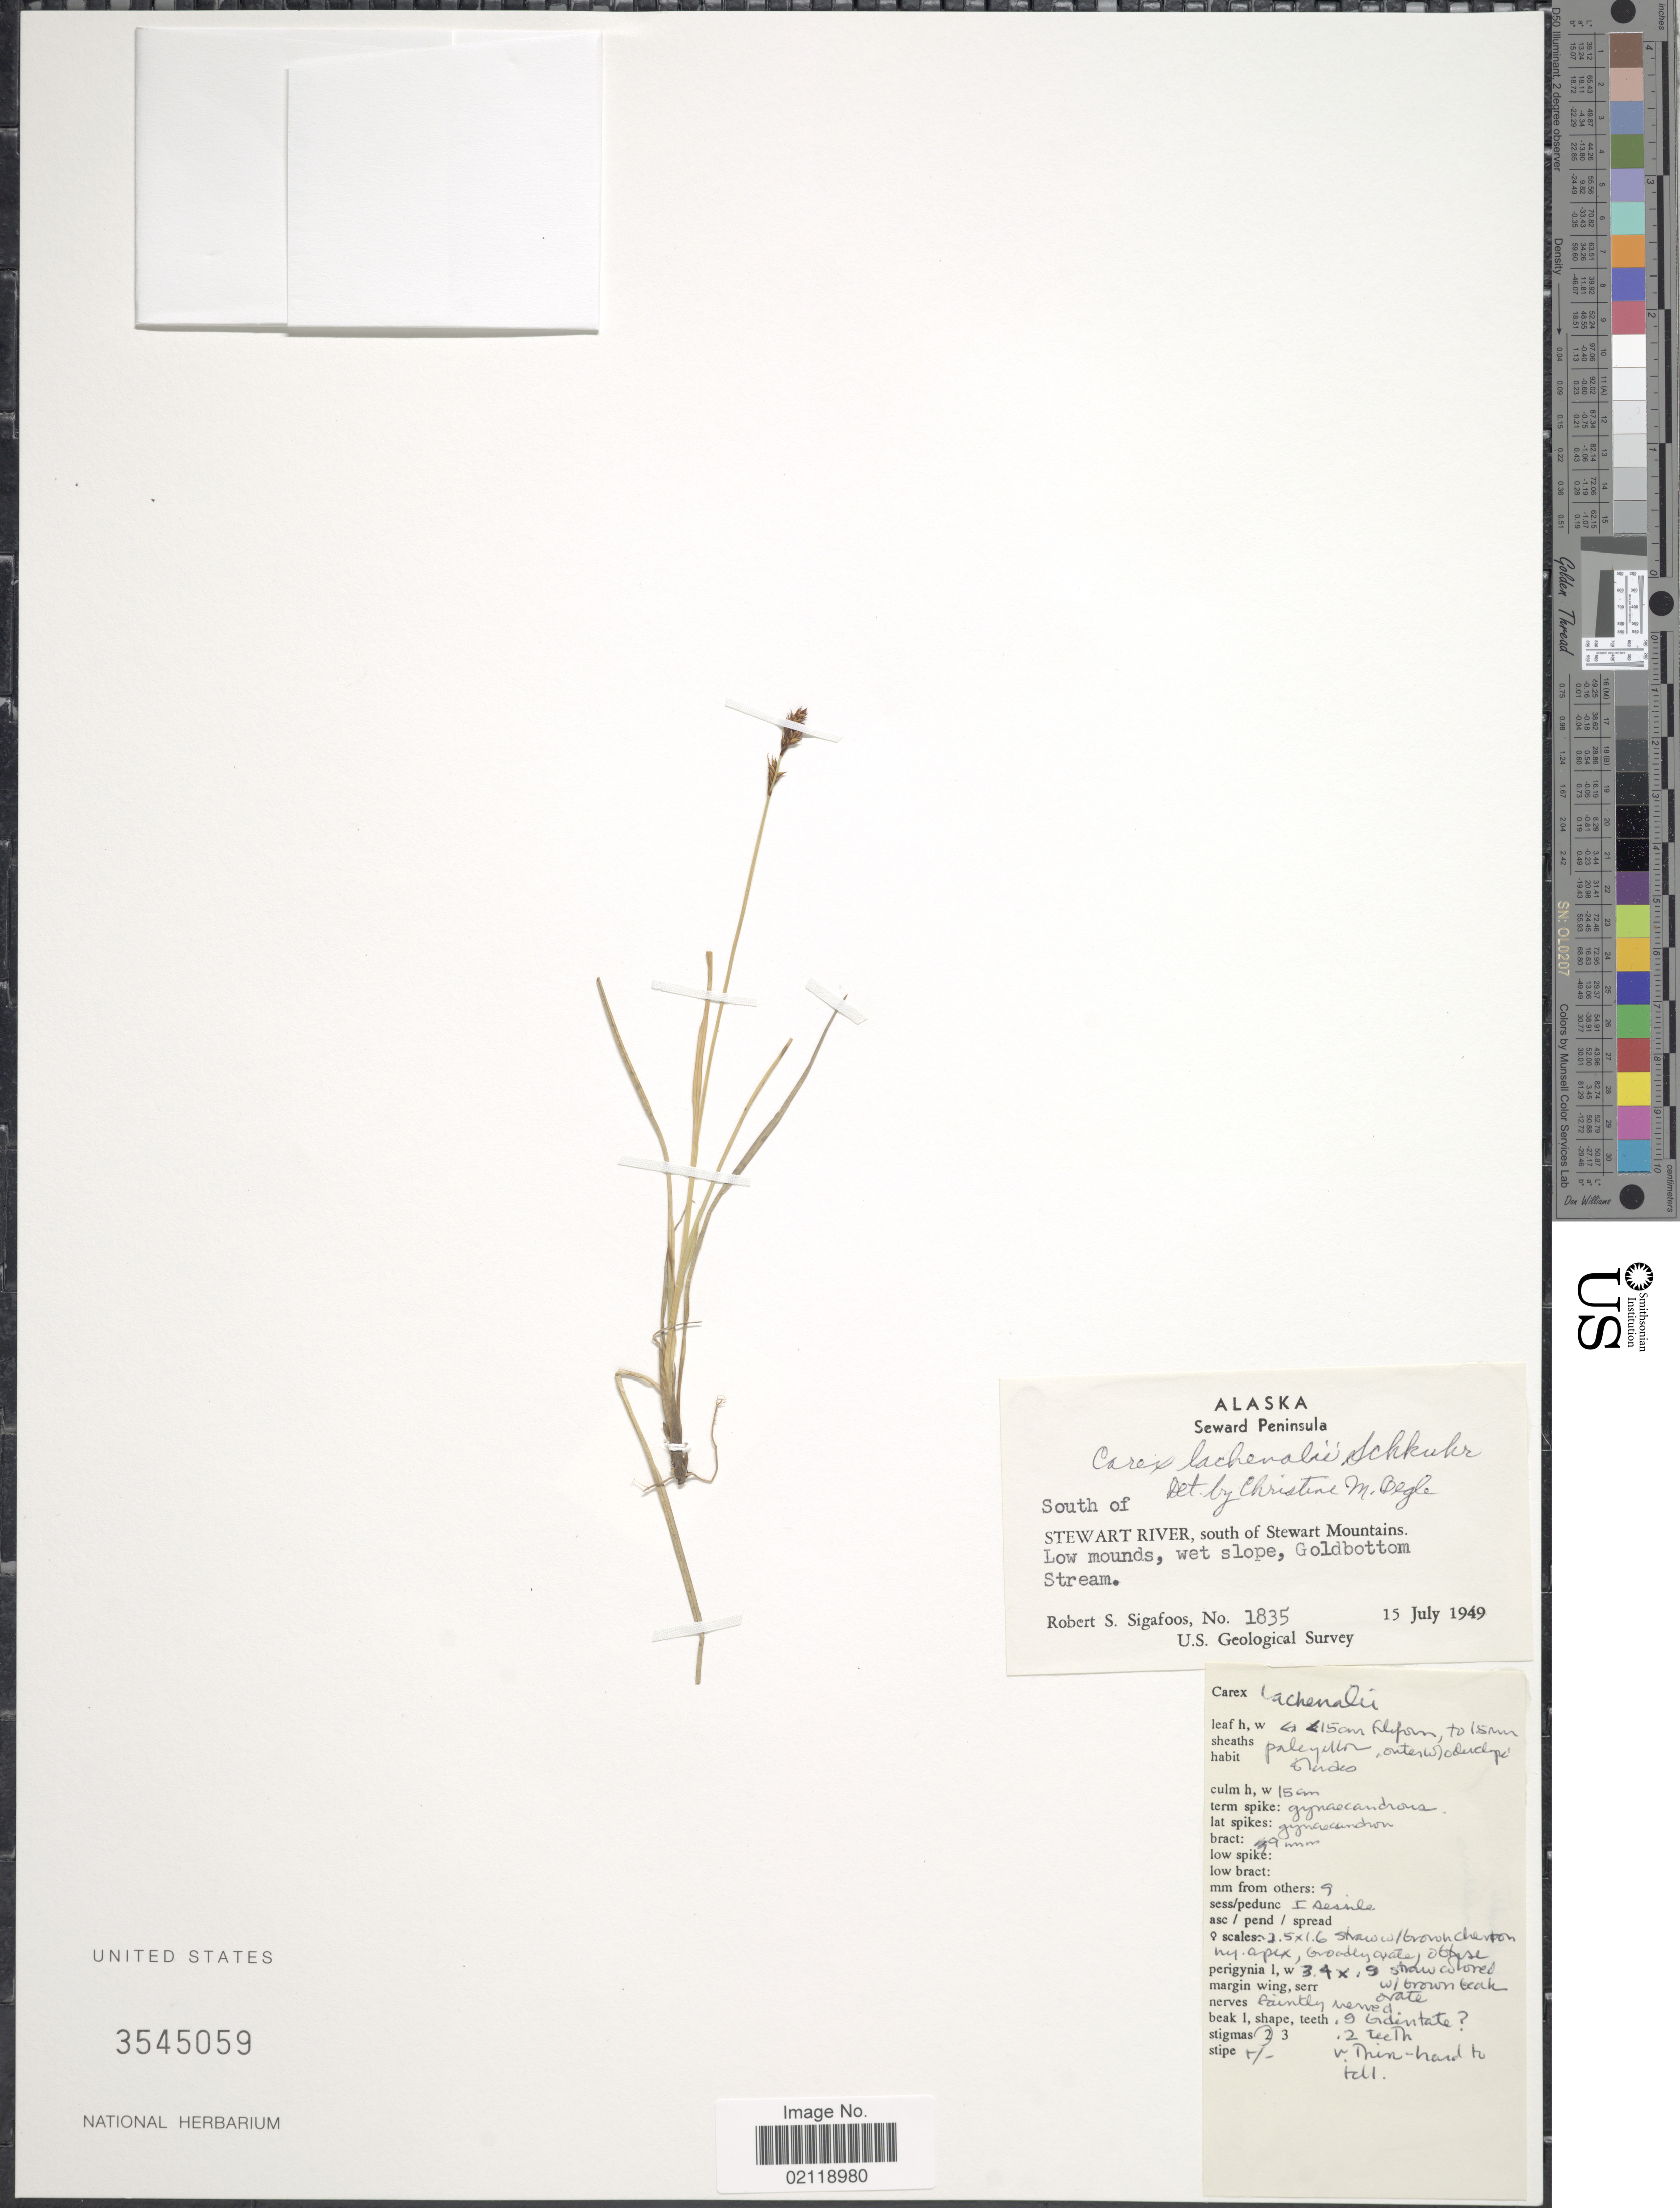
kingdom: Plantae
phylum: Tracheophyta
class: Liliopsida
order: Poales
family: Cyperaceae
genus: Carex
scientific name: Carex lachenalii subsp. lachenalii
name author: Schkuhr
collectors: R. Sigafoos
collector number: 1835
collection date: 1949-07-15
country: United States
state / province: Alaska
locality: Seward Peninsula. South of Stewart River, south of Stewart Mountains.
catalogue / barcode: US 3545059